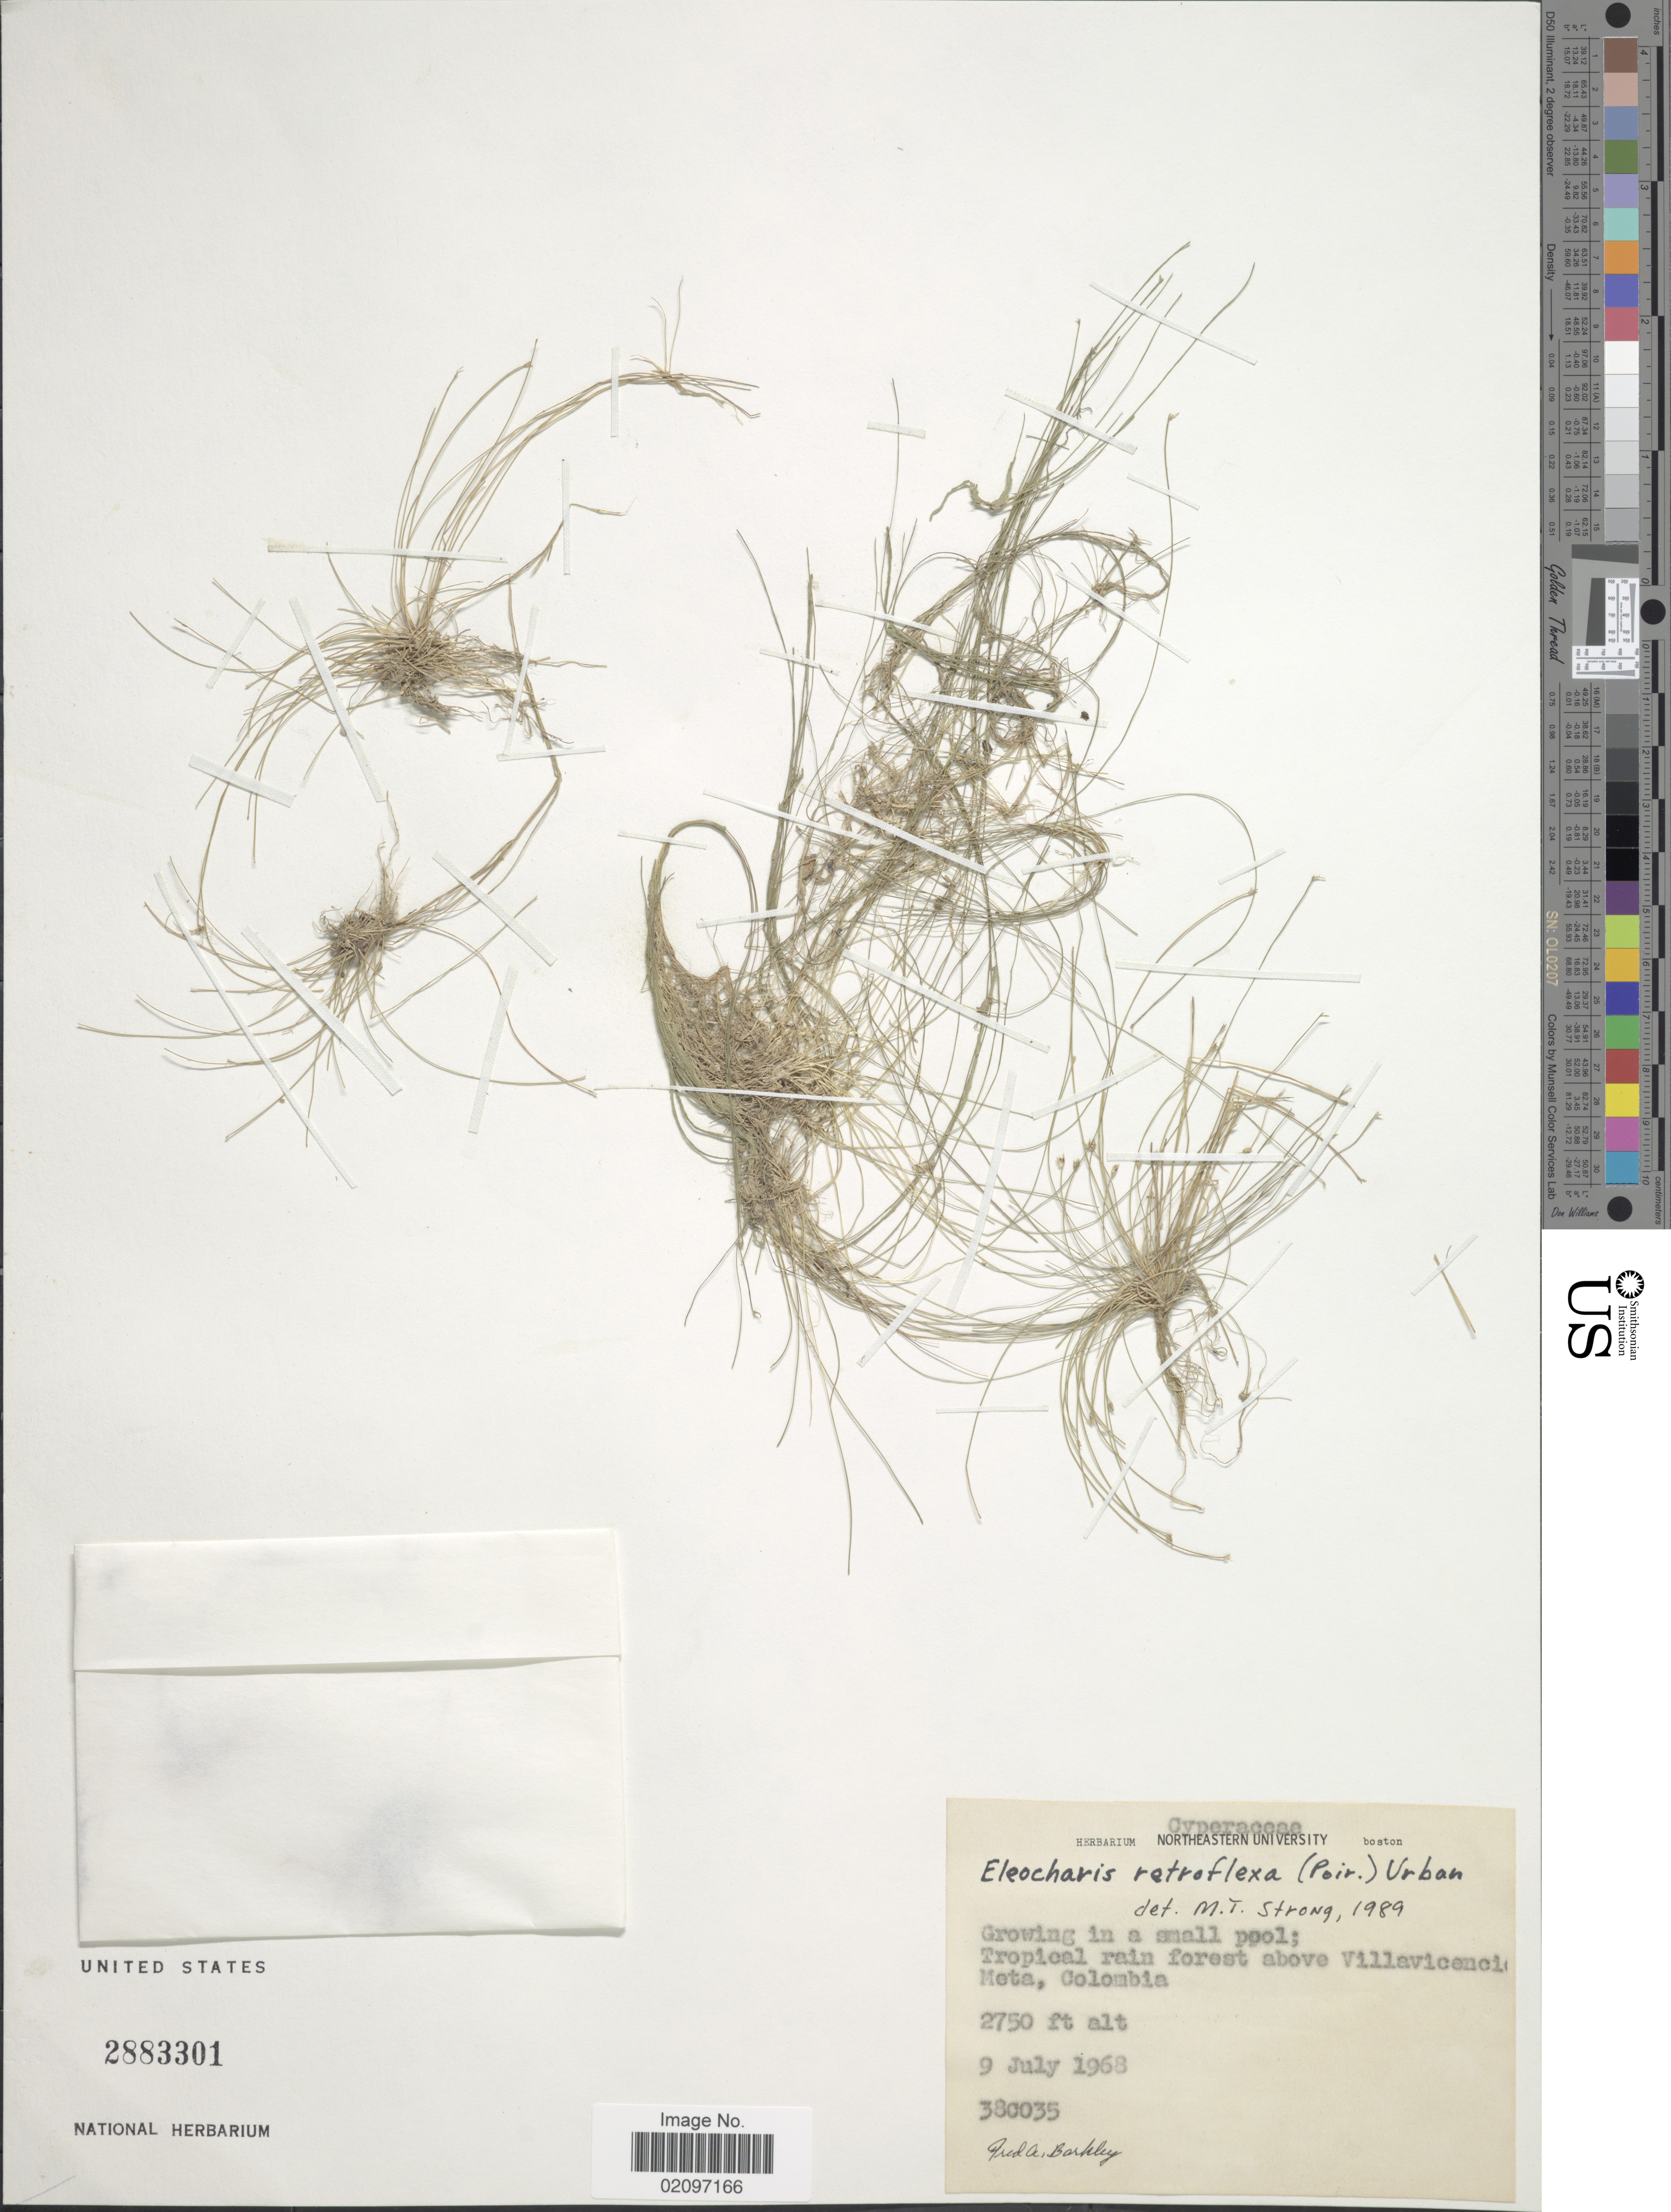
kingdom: Plantae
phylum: Tracheophyta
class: Liliopsida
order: Poales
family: Cyperaceae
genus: Eleocharis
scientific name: Eleocharis retroflexa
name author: (Poir.) Urb.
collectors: F. A. Barkley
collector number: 380035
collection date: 1968-07-09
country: Colombia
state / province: Meta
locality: Tropical rain forest above Villavicencio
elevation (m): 838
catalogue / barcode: US 2883301